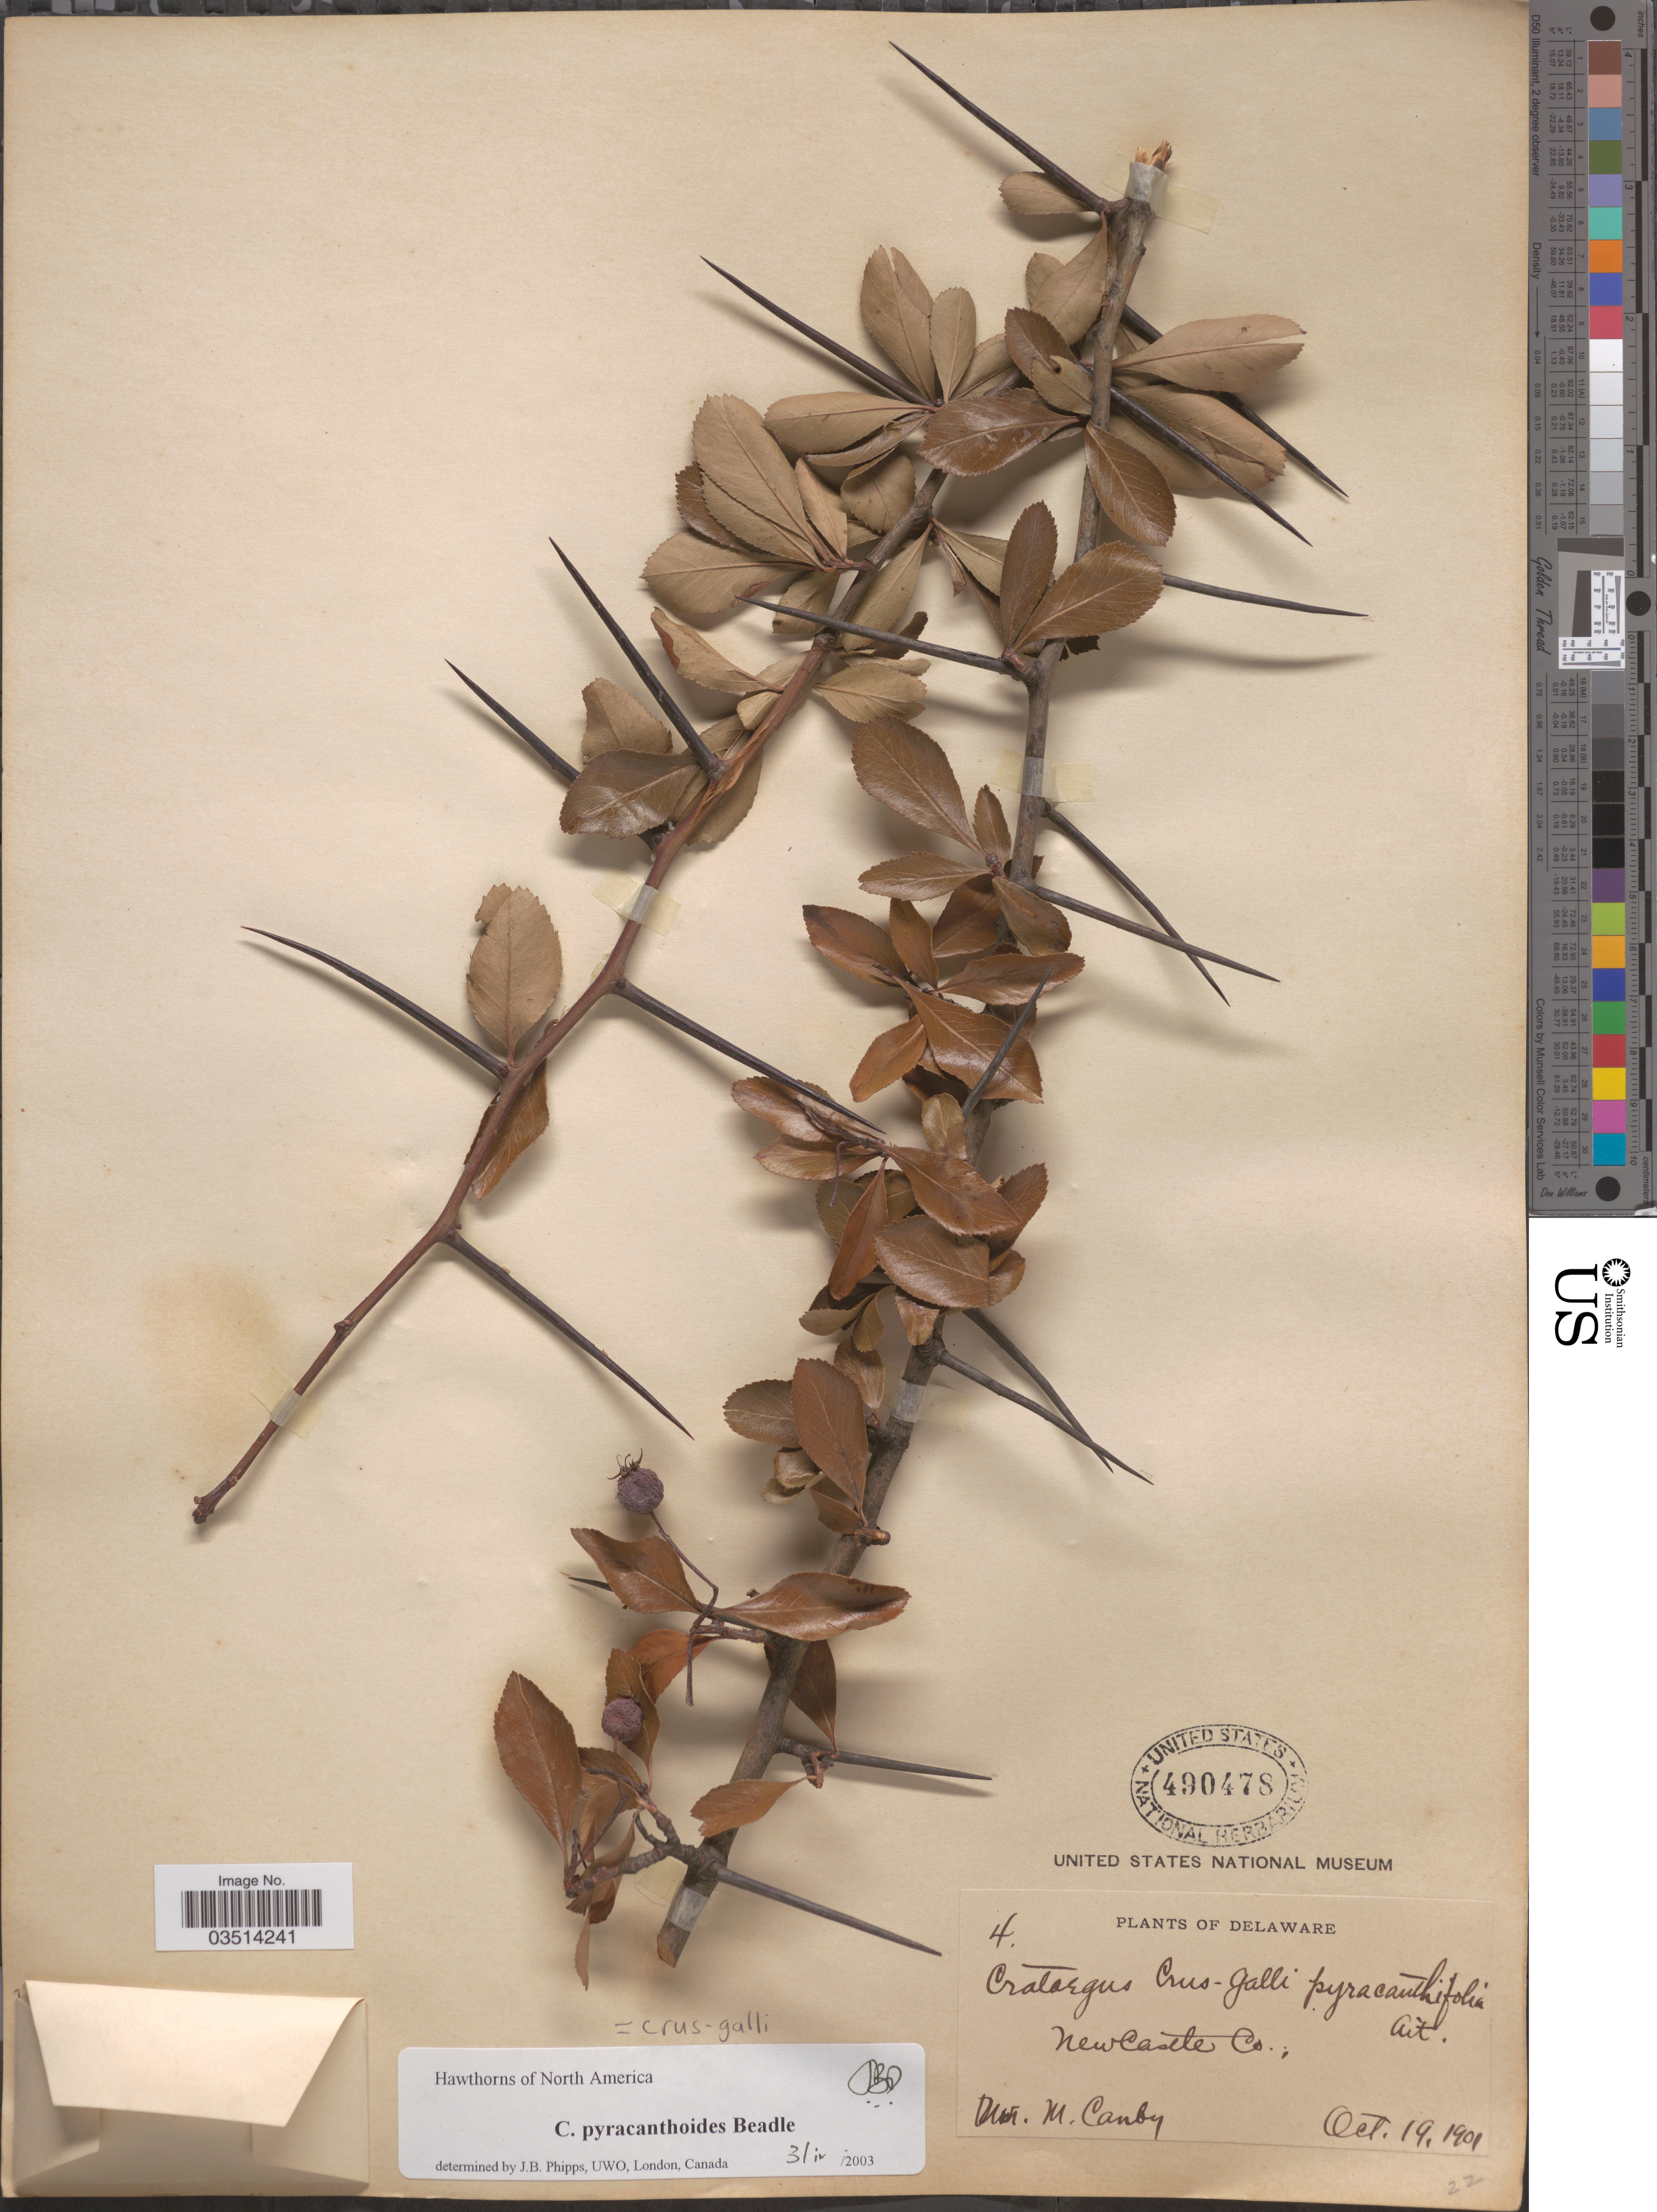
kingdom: Plantae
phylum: Tracheophyta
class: Magnoliopsida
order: Rosales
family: Rosaceae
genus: Crataegus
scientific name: Crataegus crus-galli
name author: L.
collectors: W. M. Canby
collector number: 4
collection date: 1901-10-19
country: United States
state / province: Delaware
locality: Newcastle Co.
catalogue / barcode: US 490478